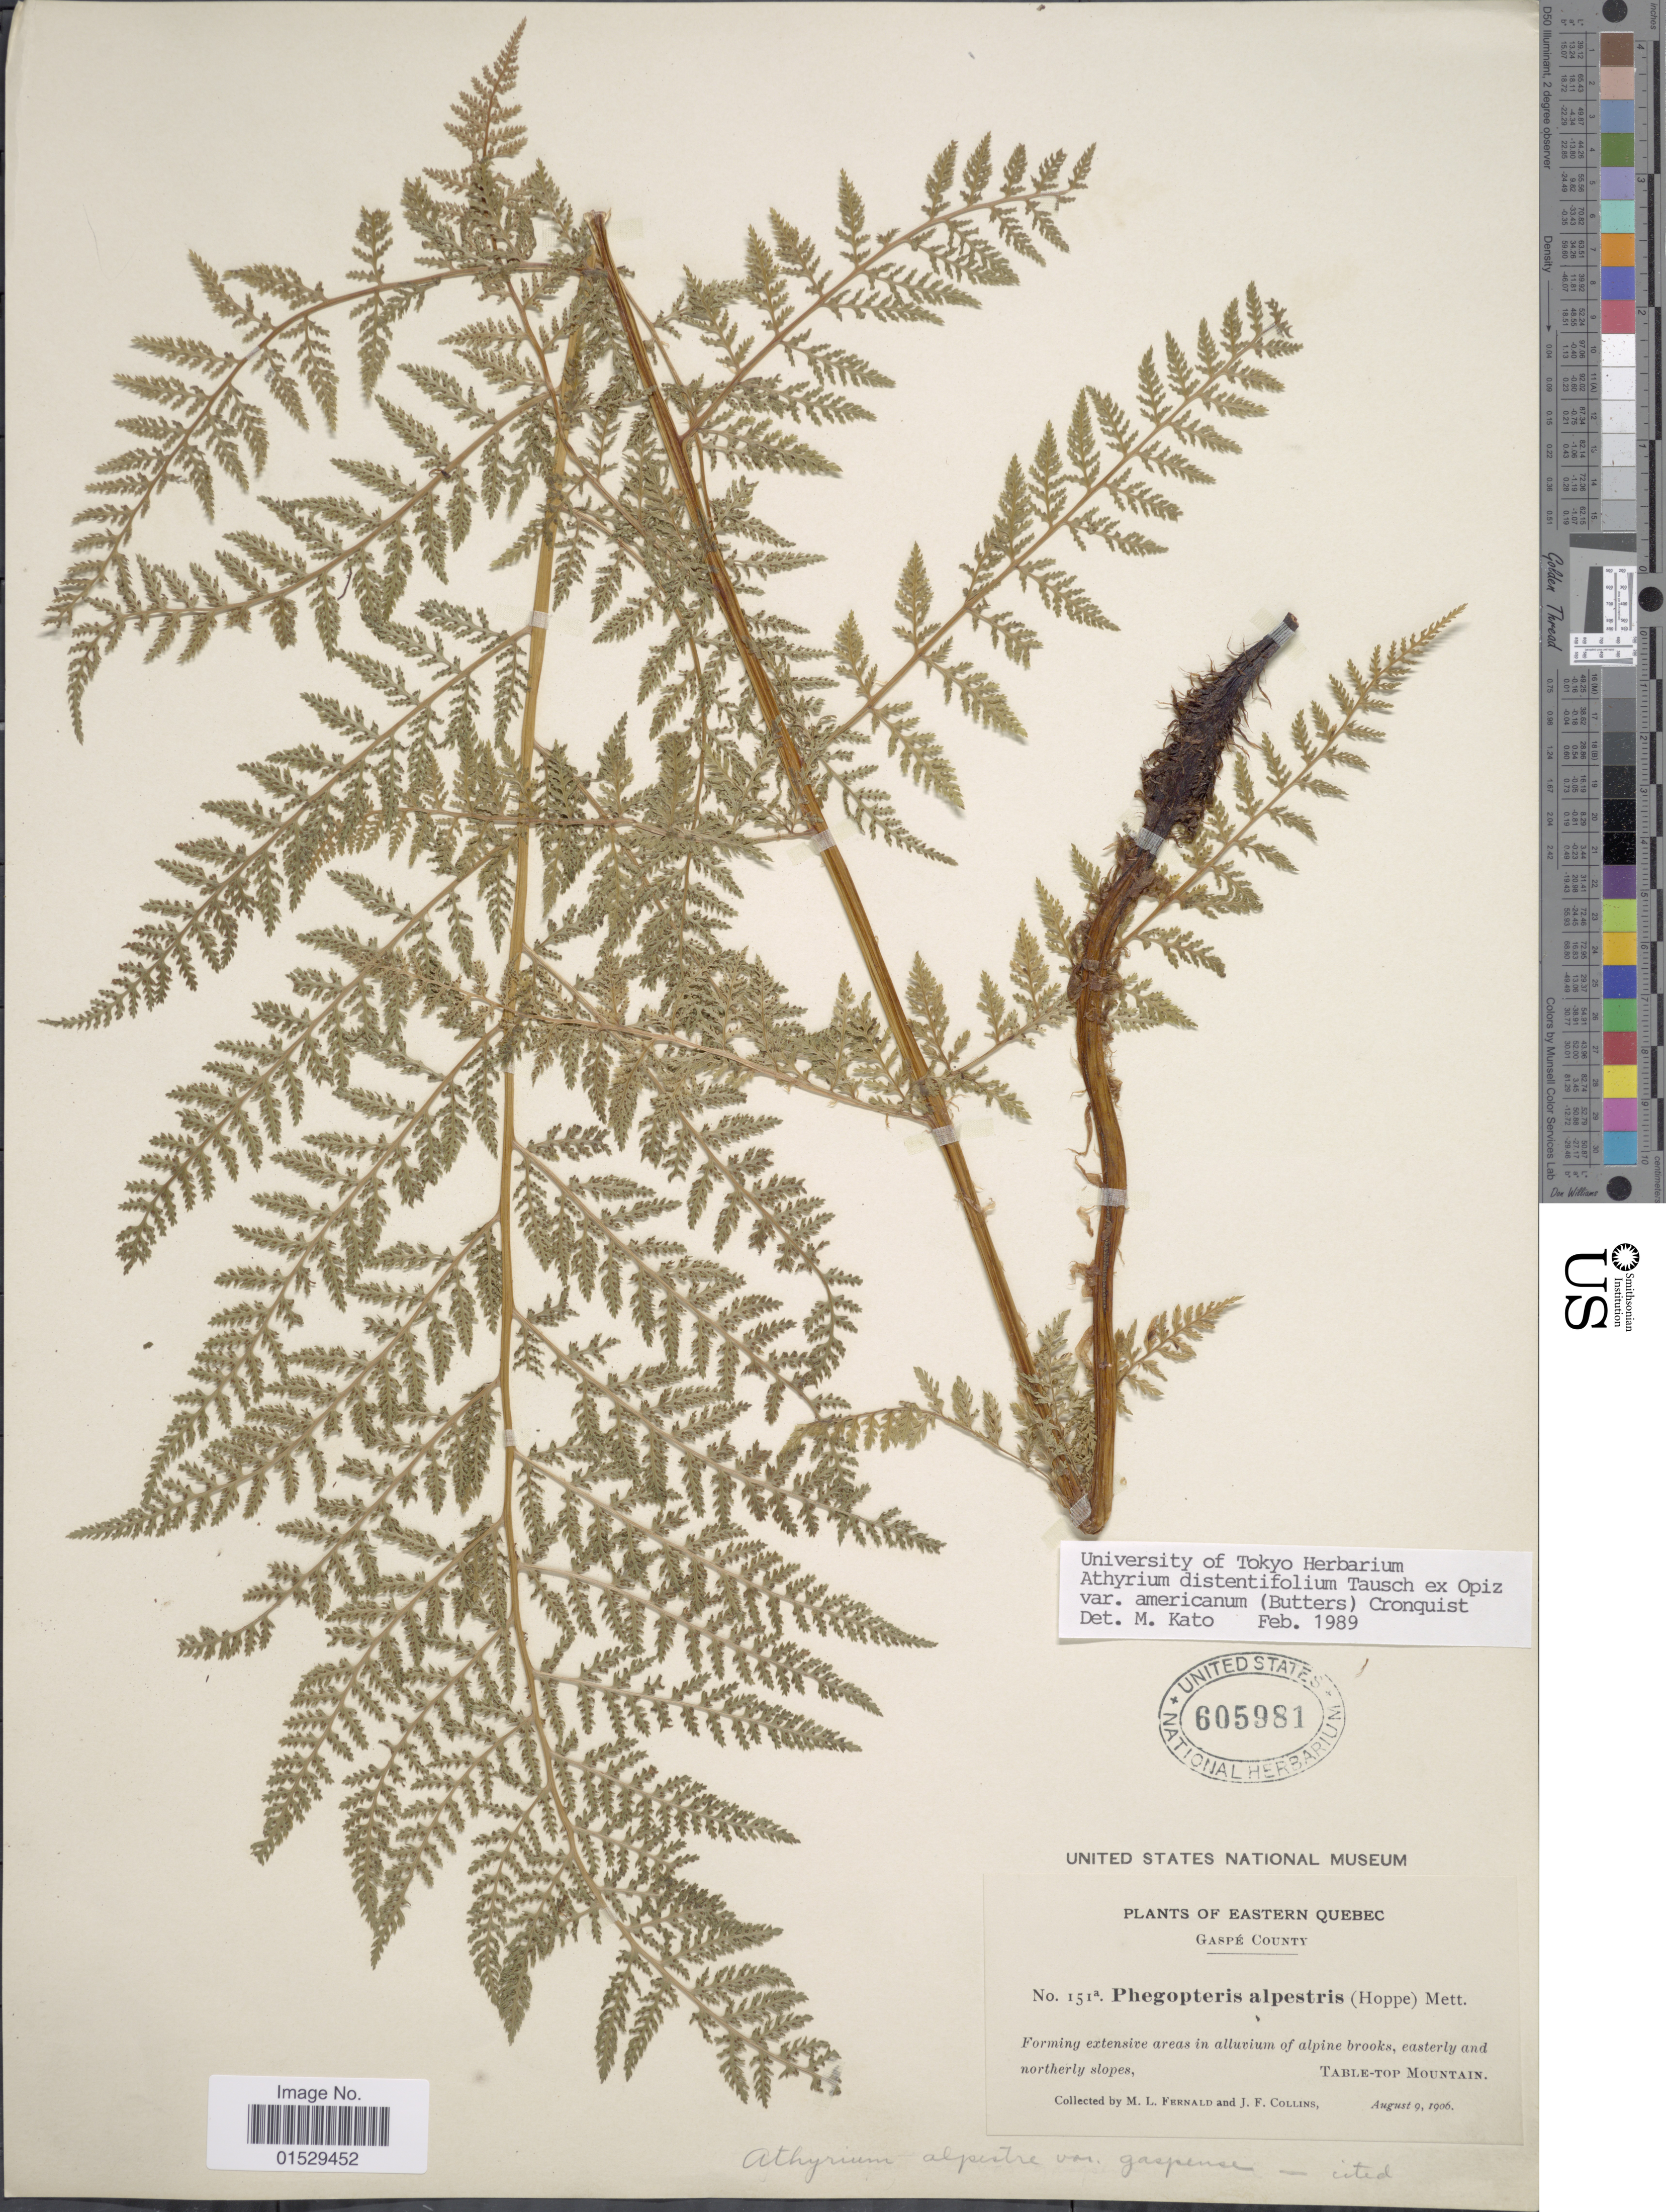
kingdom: Plantae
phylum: Tracheophyta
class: Polypodiopsida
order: Polypodiales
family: Athyriaceae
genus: Athyrium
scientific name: Athyrium distentifolilum subsp. americanum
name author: (Butters) Hultén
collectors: M. L. Fernald & J. Collins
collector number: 151a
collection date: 1906-08-09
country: Canada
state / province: Quebec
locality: Eastern Quebec, Gaspe County, easterly and northerly slopes, Table-top Mountain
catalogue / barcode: US 605981